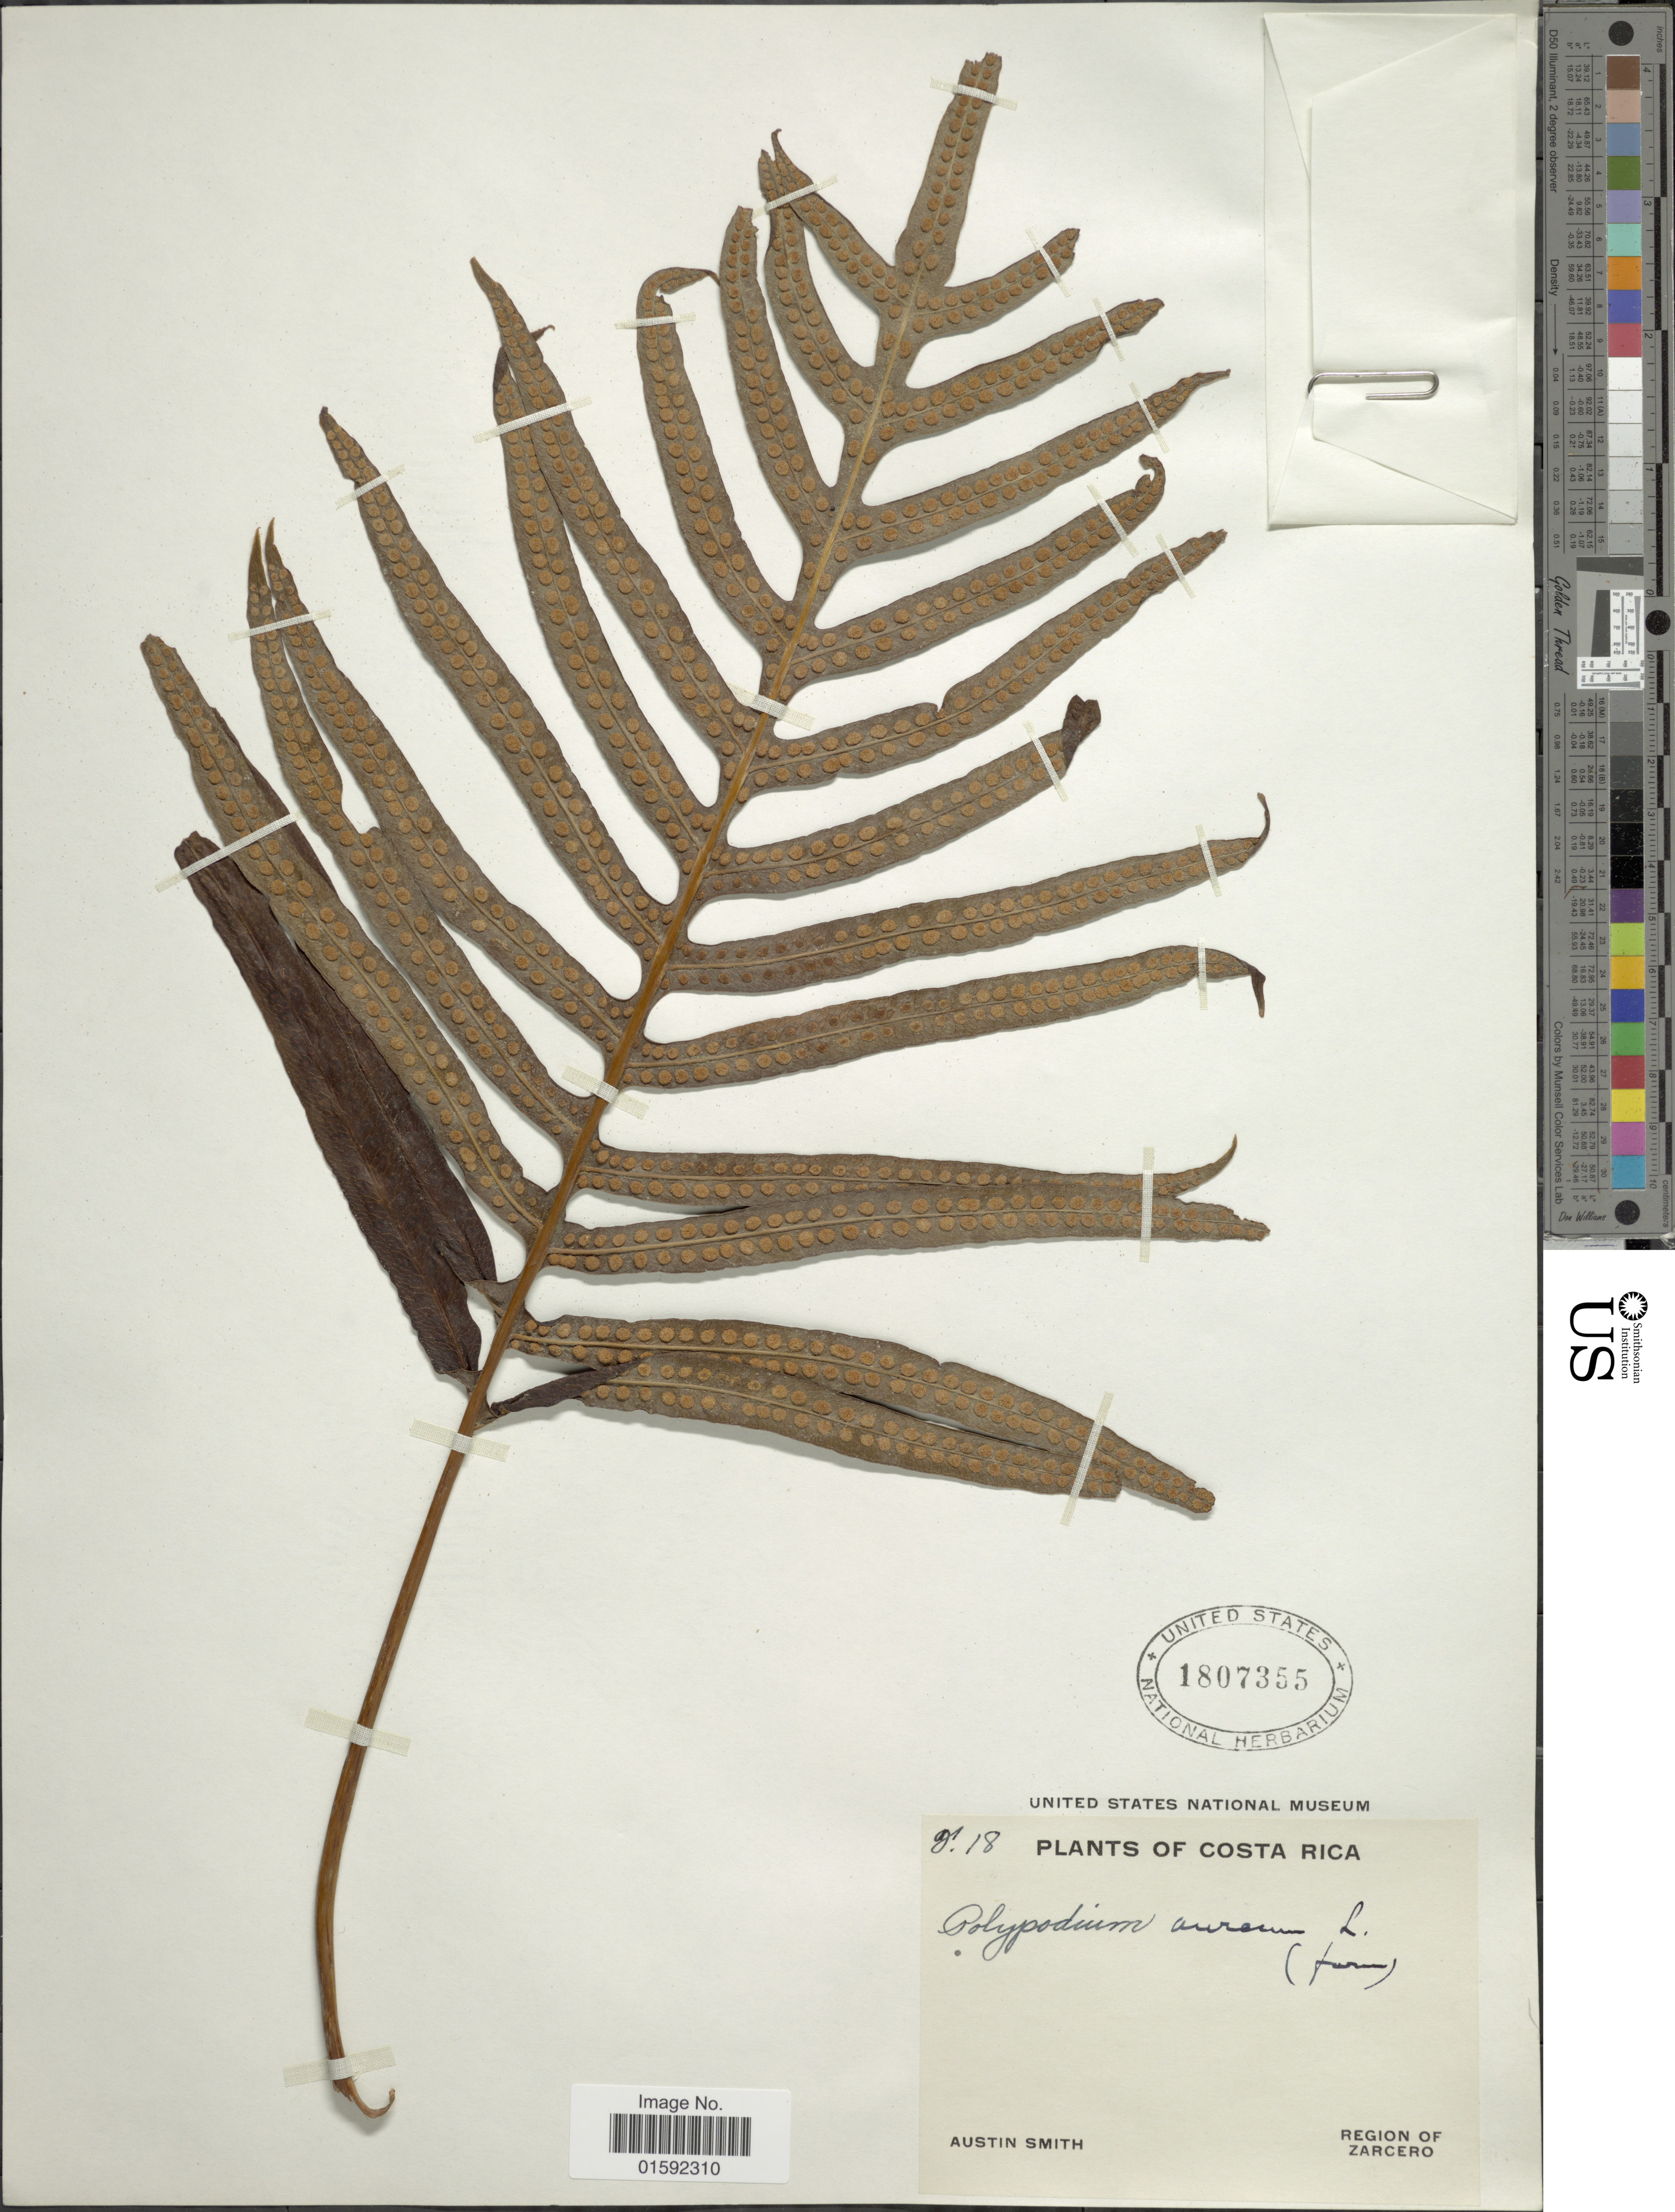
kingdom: Plantae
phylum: Tracheophyta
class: Polypodiopsida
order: Polypodiales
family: Polypodiaceae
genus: Phlebodium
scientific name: Phlebodium pseudoaureum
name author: (Cav.) Lellinger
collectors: Aust P. Smith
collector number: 18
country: Costa Rica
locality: Costa rica, Region of Zarcero.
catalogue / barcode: US 1807355